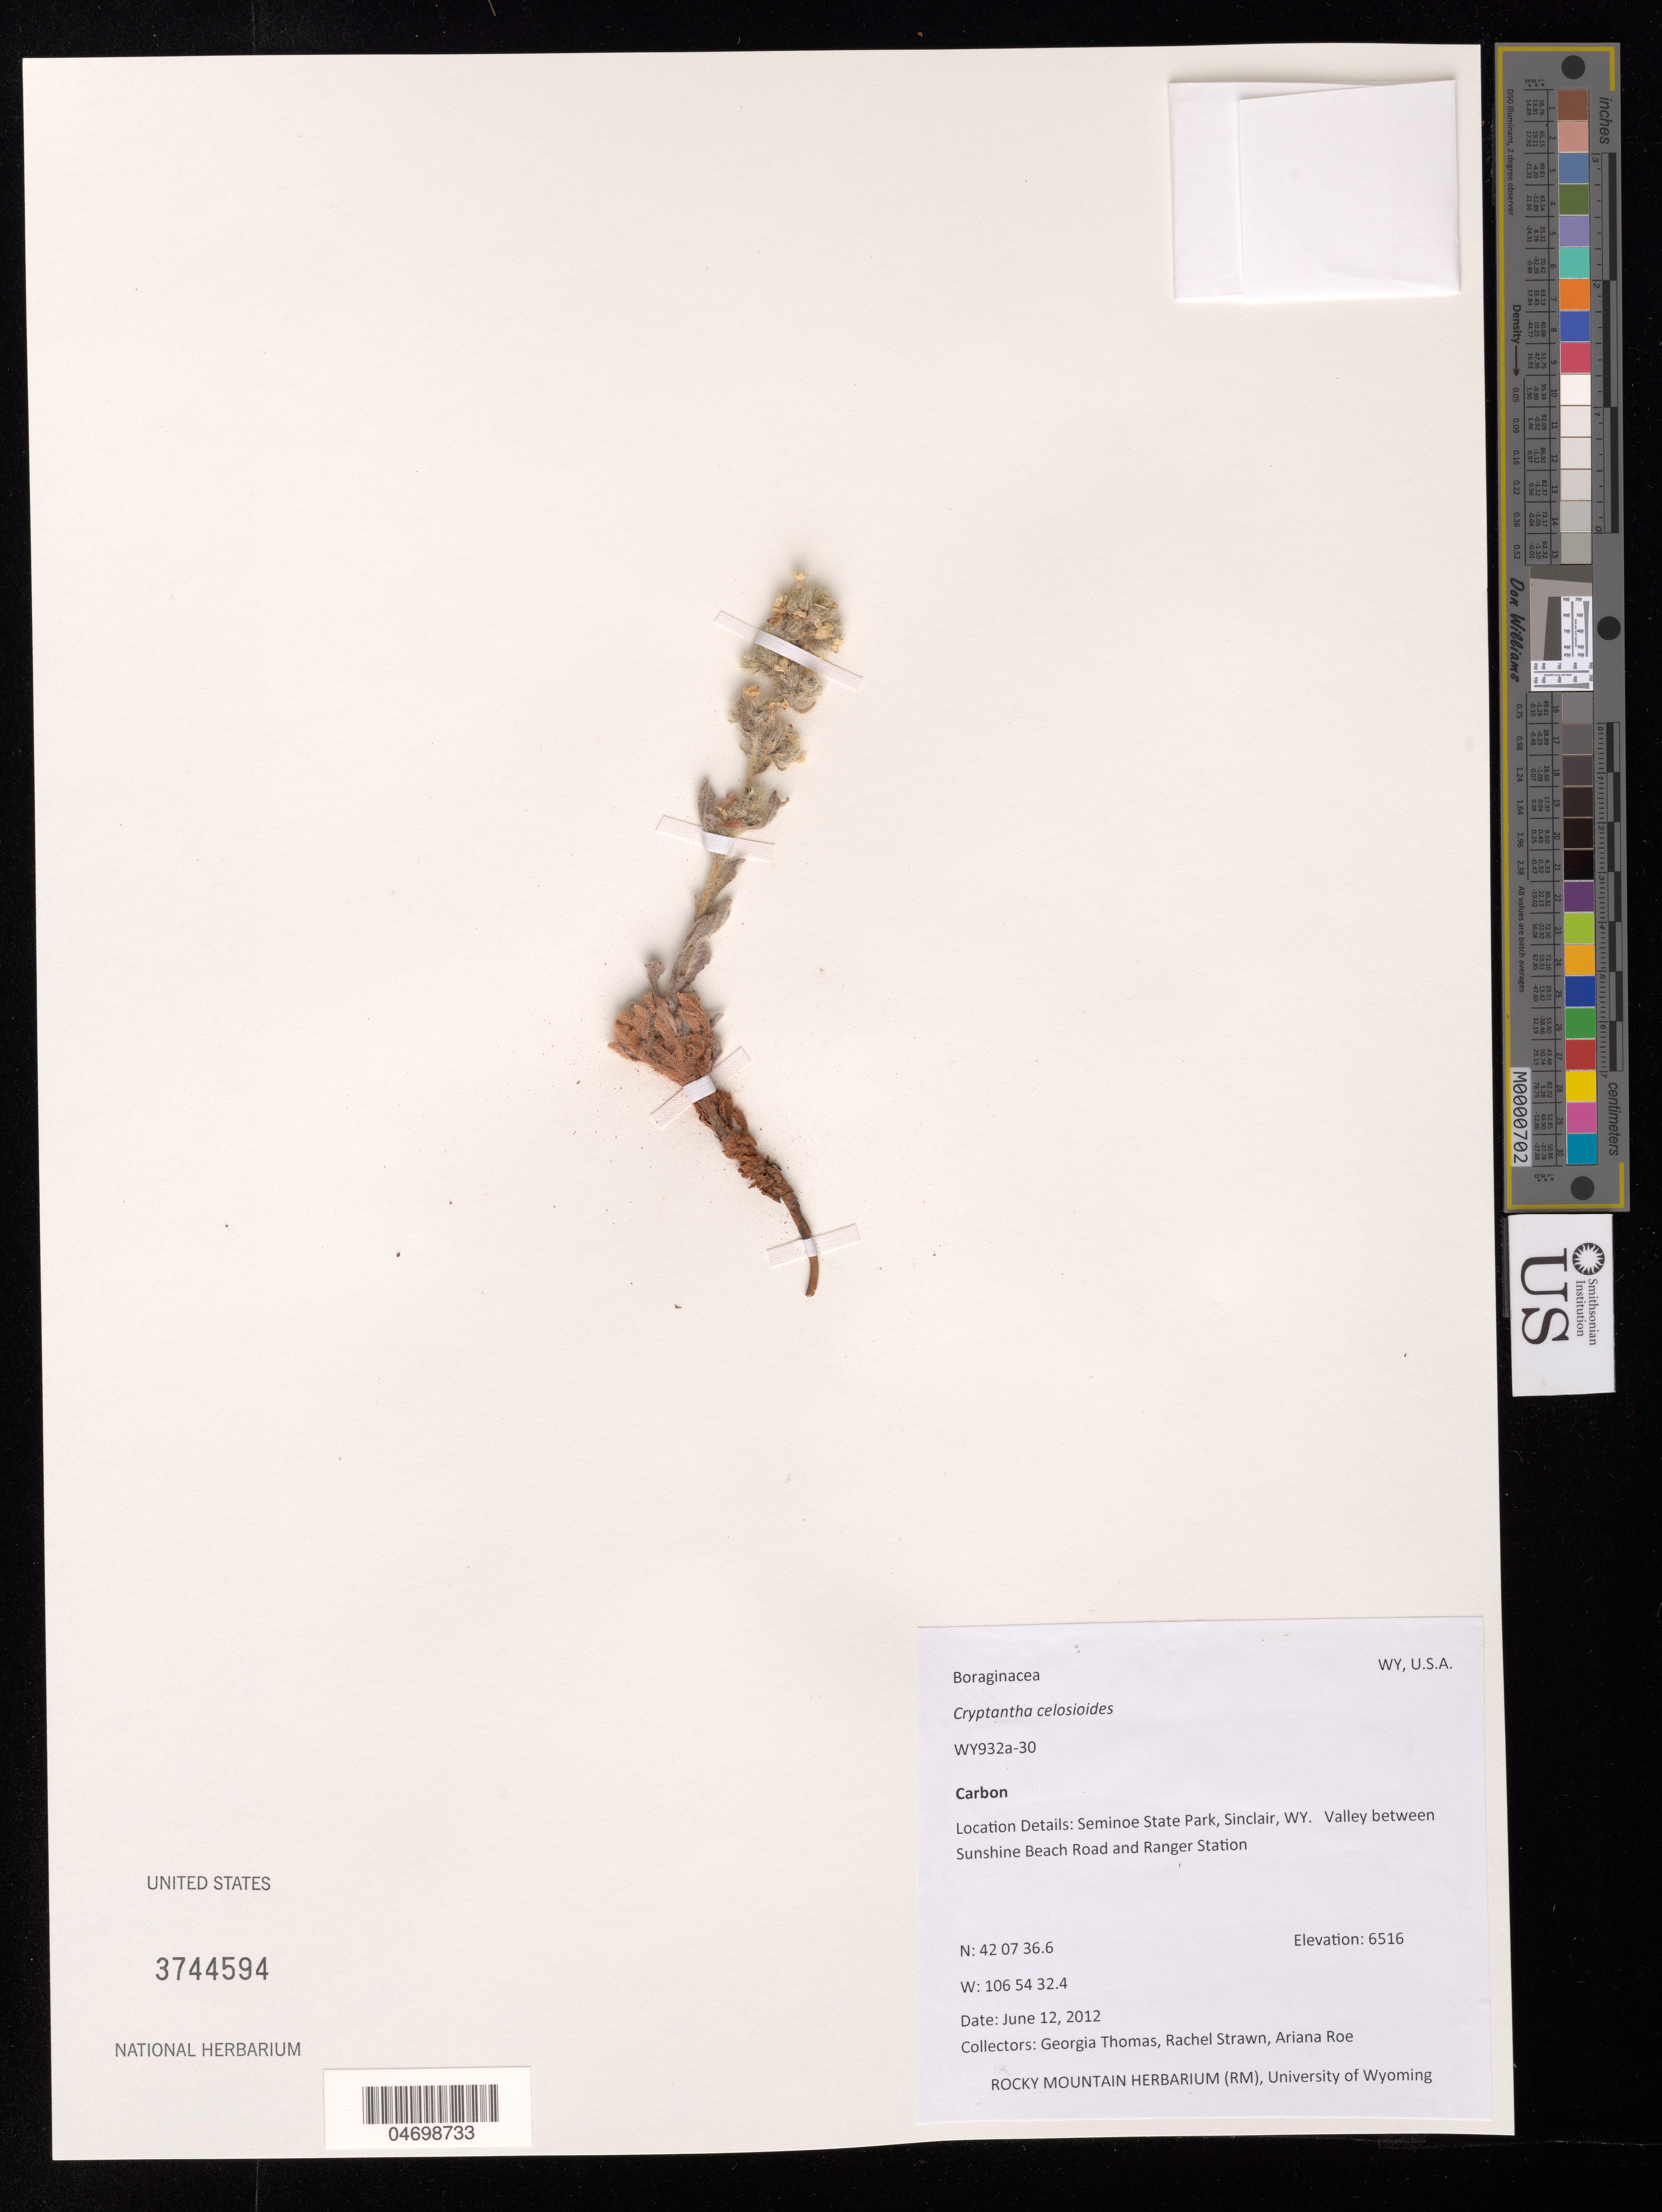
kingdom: Plantae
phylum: Tracheophyta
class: Magnoliopsida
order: Boraginales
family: Boraginaceae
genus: Cryptantha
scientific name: Cryptantha celosioides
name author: (Eastw.) Payson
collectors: G. Thomas, R. Strawn & A. Roe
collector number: WY932A-30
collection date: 2012-06-12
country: United States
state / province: Wyoming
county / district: Carbon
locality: Seminoe State Park, Sinclair. Valley between Sunchine Beach Road and Ranger Station.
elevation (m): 1986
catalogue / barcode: US 3744594